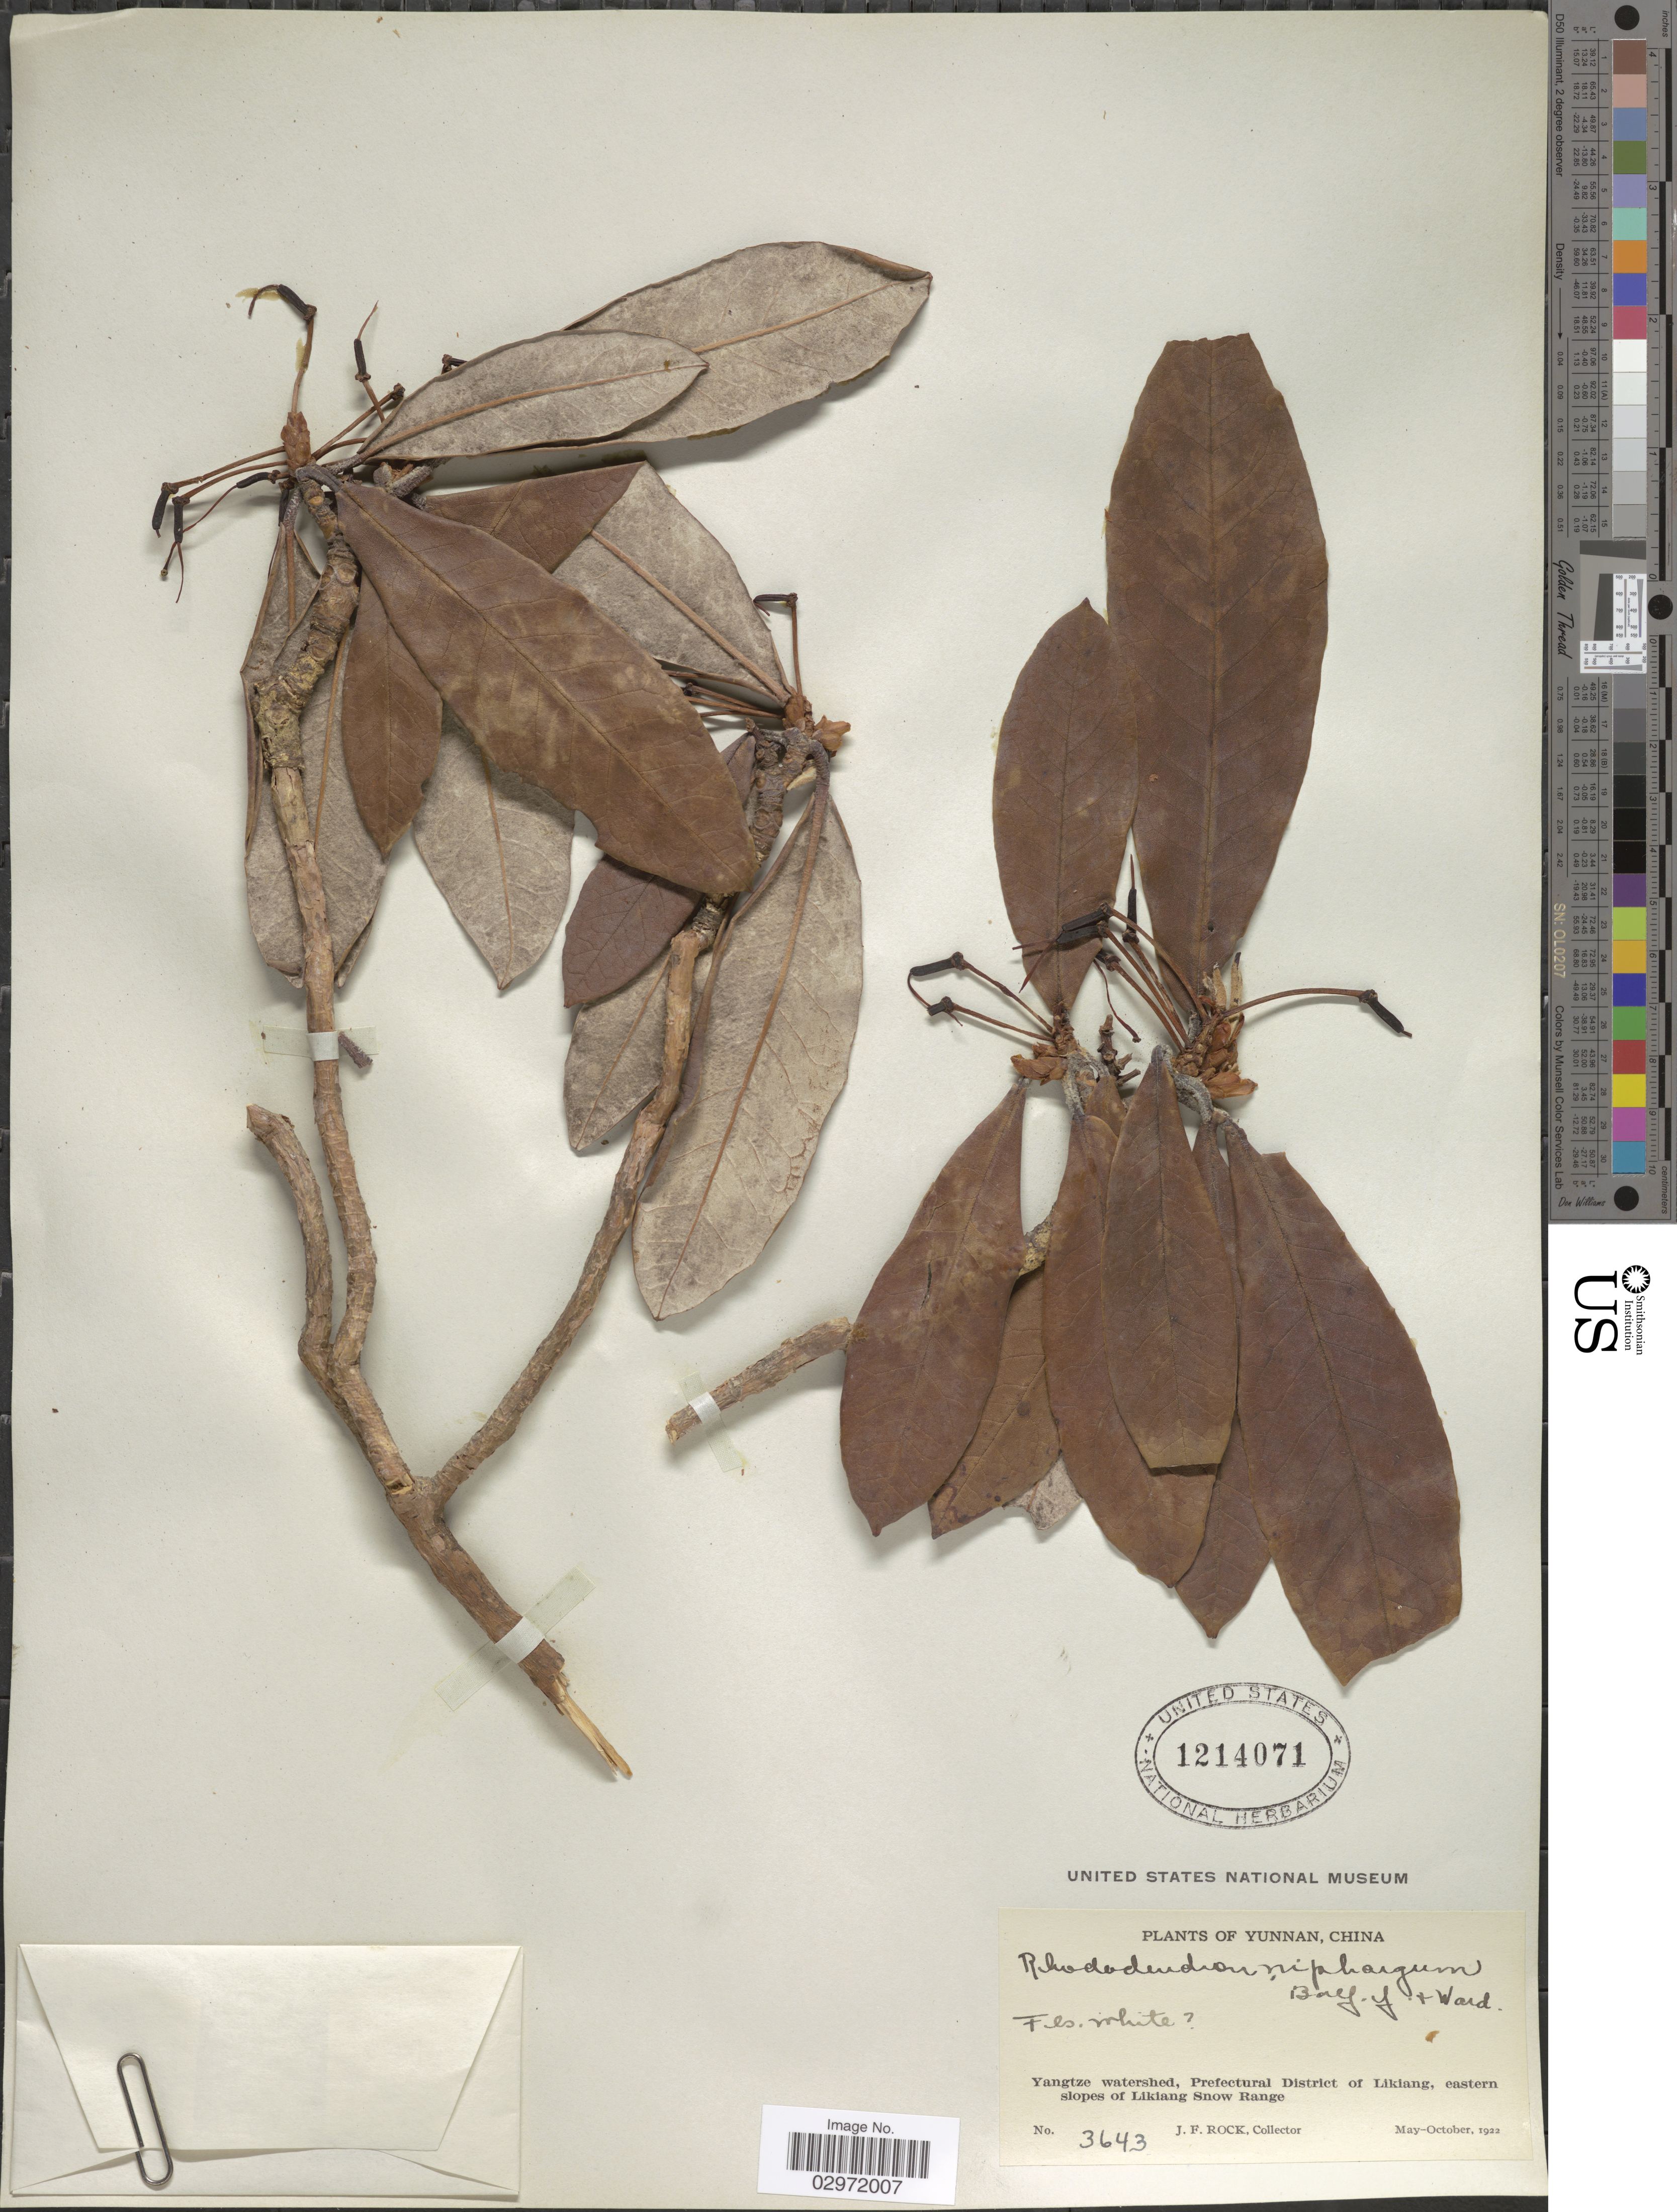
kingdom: Plantae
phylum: Tracheophyta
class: Magnoliopsida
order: Ericales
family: Ericaceae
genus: Rhododendron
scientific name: Rhododendron niphargum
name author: Balf. f. & Kingdon-Ward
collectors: J. Rock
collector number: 3643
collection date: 1922-05/1922-10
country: China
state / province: Yunnan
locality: Yangtze watershed, Prefectural District of Likiang, eastern slopes of Likiang Snow Range.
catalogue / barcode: US 1214071